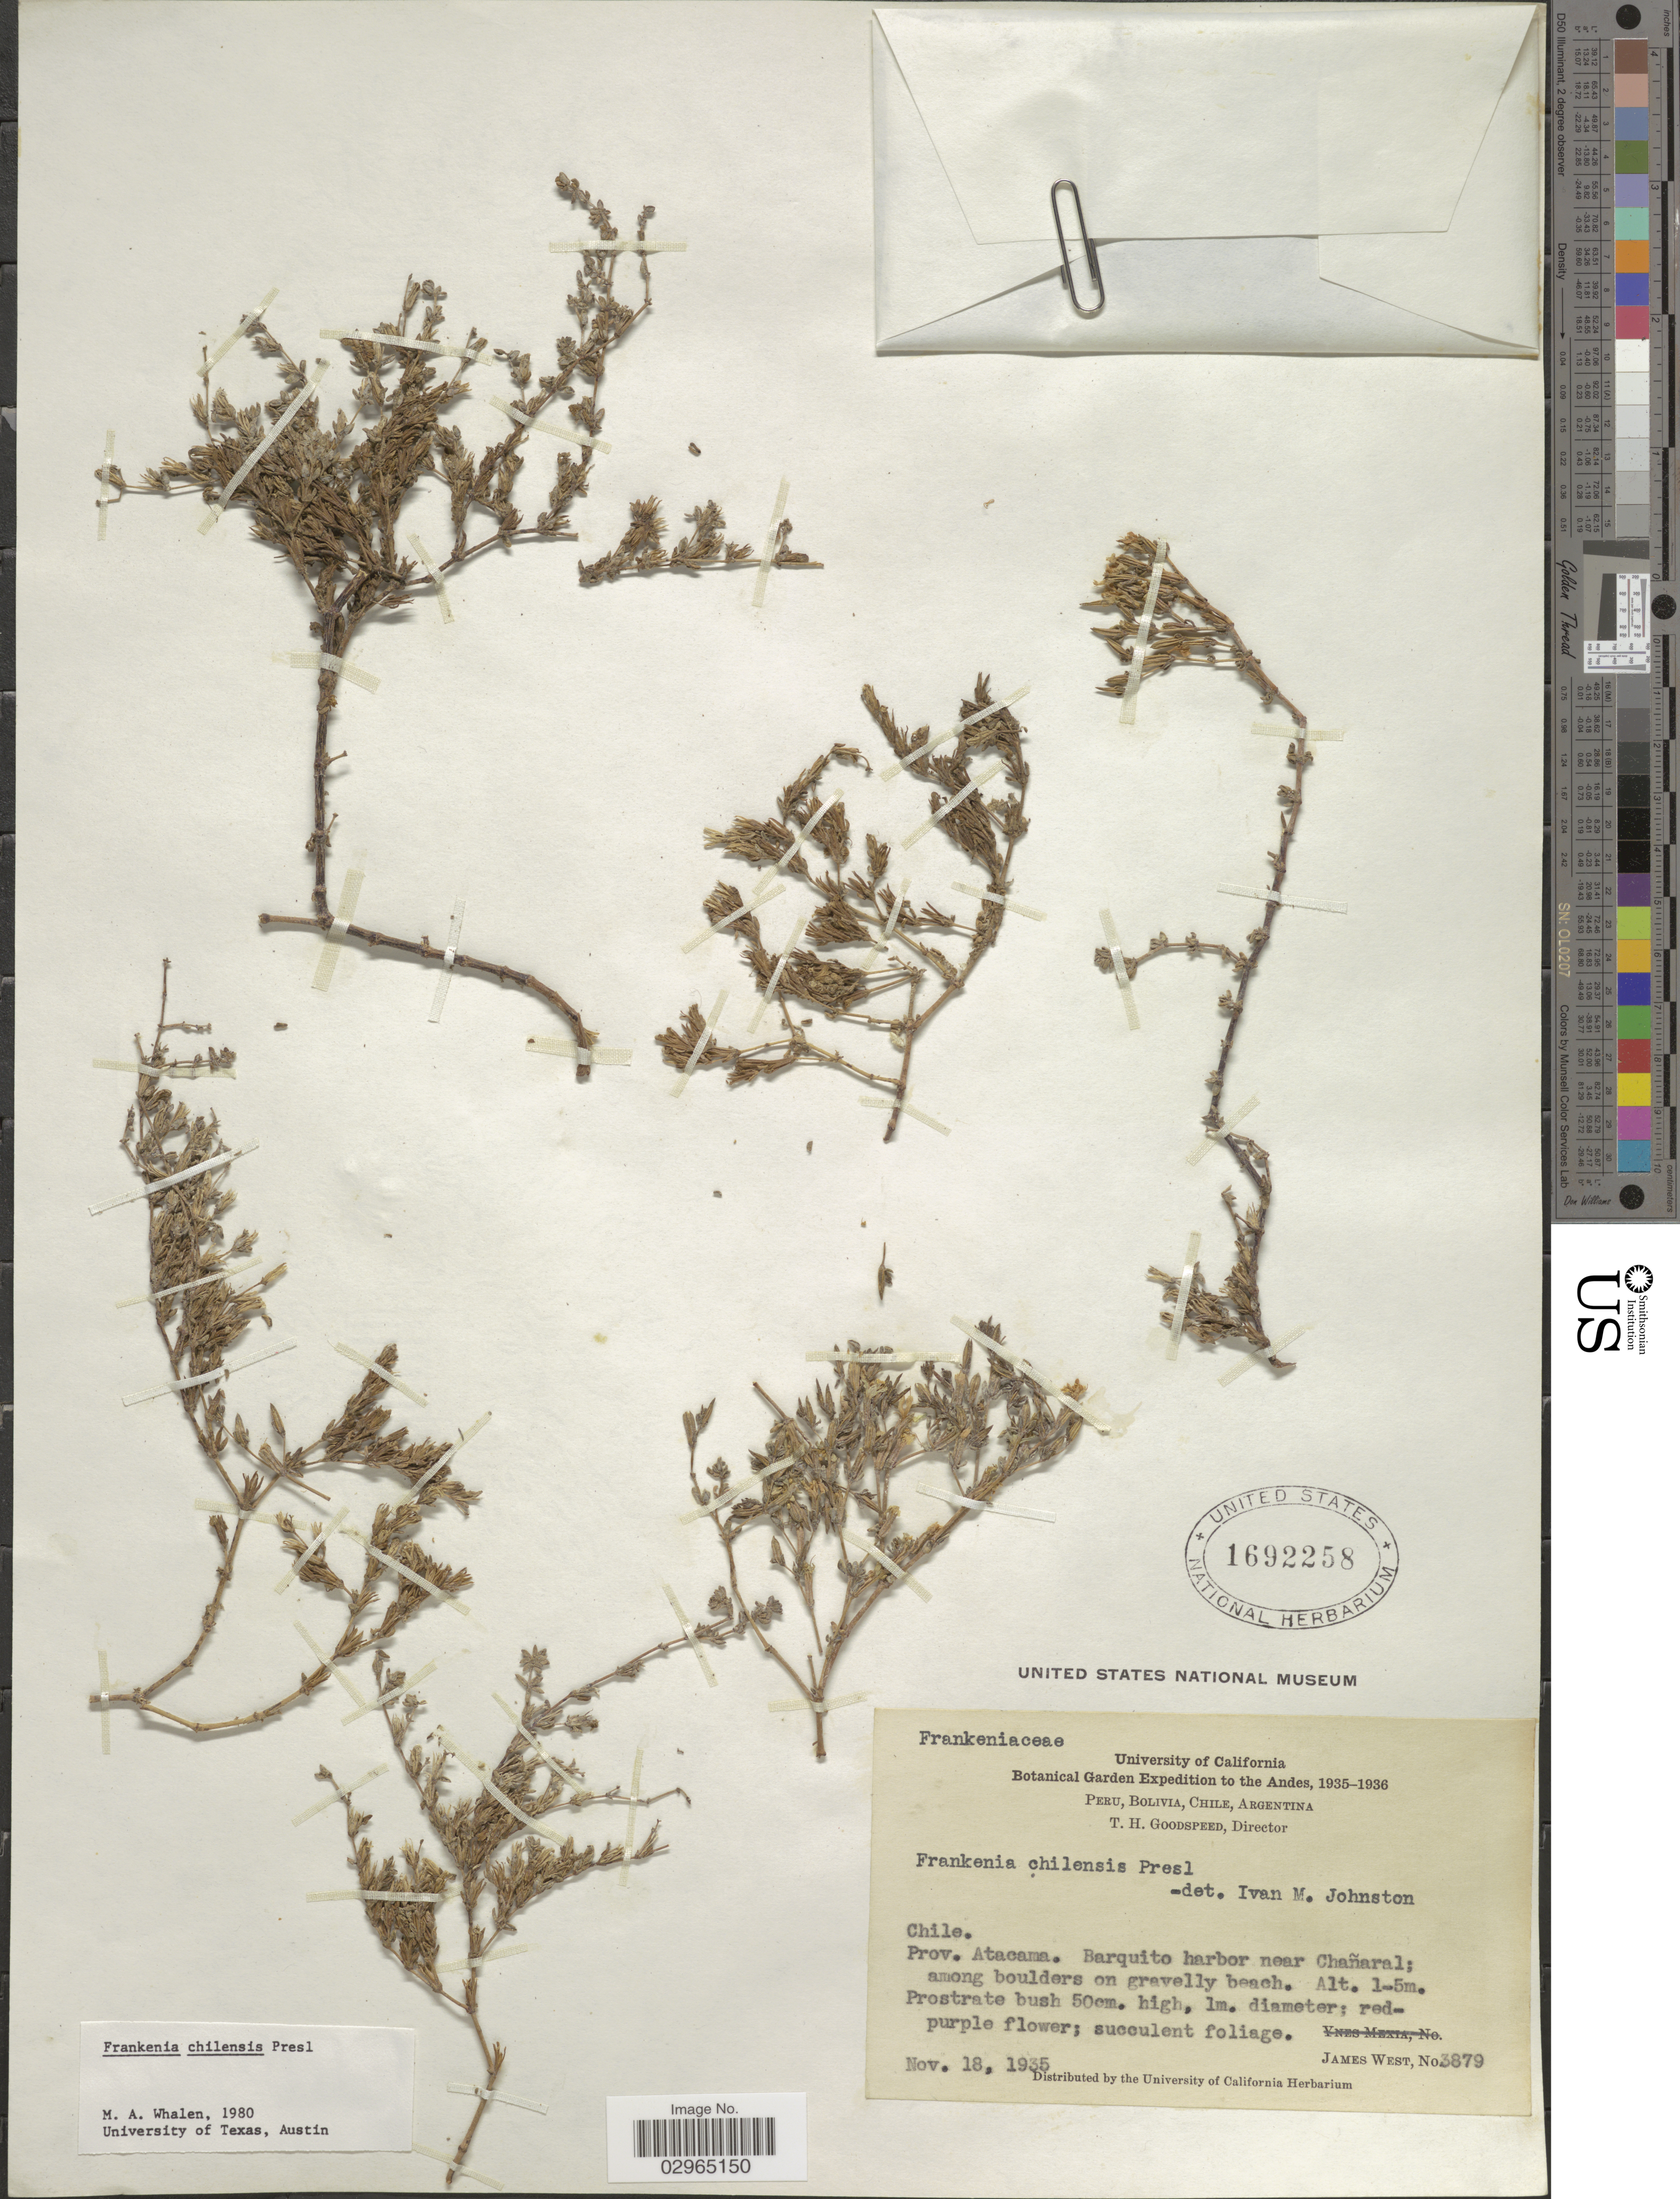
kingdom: Plantae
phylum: Tracheophyta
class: Magnoliopsida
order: Caryophyllales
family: Frankeniaceae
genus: Frankenia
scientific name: Frankenia chilensis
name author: C. Presl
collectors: J. West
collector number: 3879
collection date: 1935-11-18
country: Chile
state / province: Atacama (III)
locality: Barquito harbor near Chañaral; among boulders on gravelly beach.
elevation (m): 1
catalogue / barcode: US 1692258